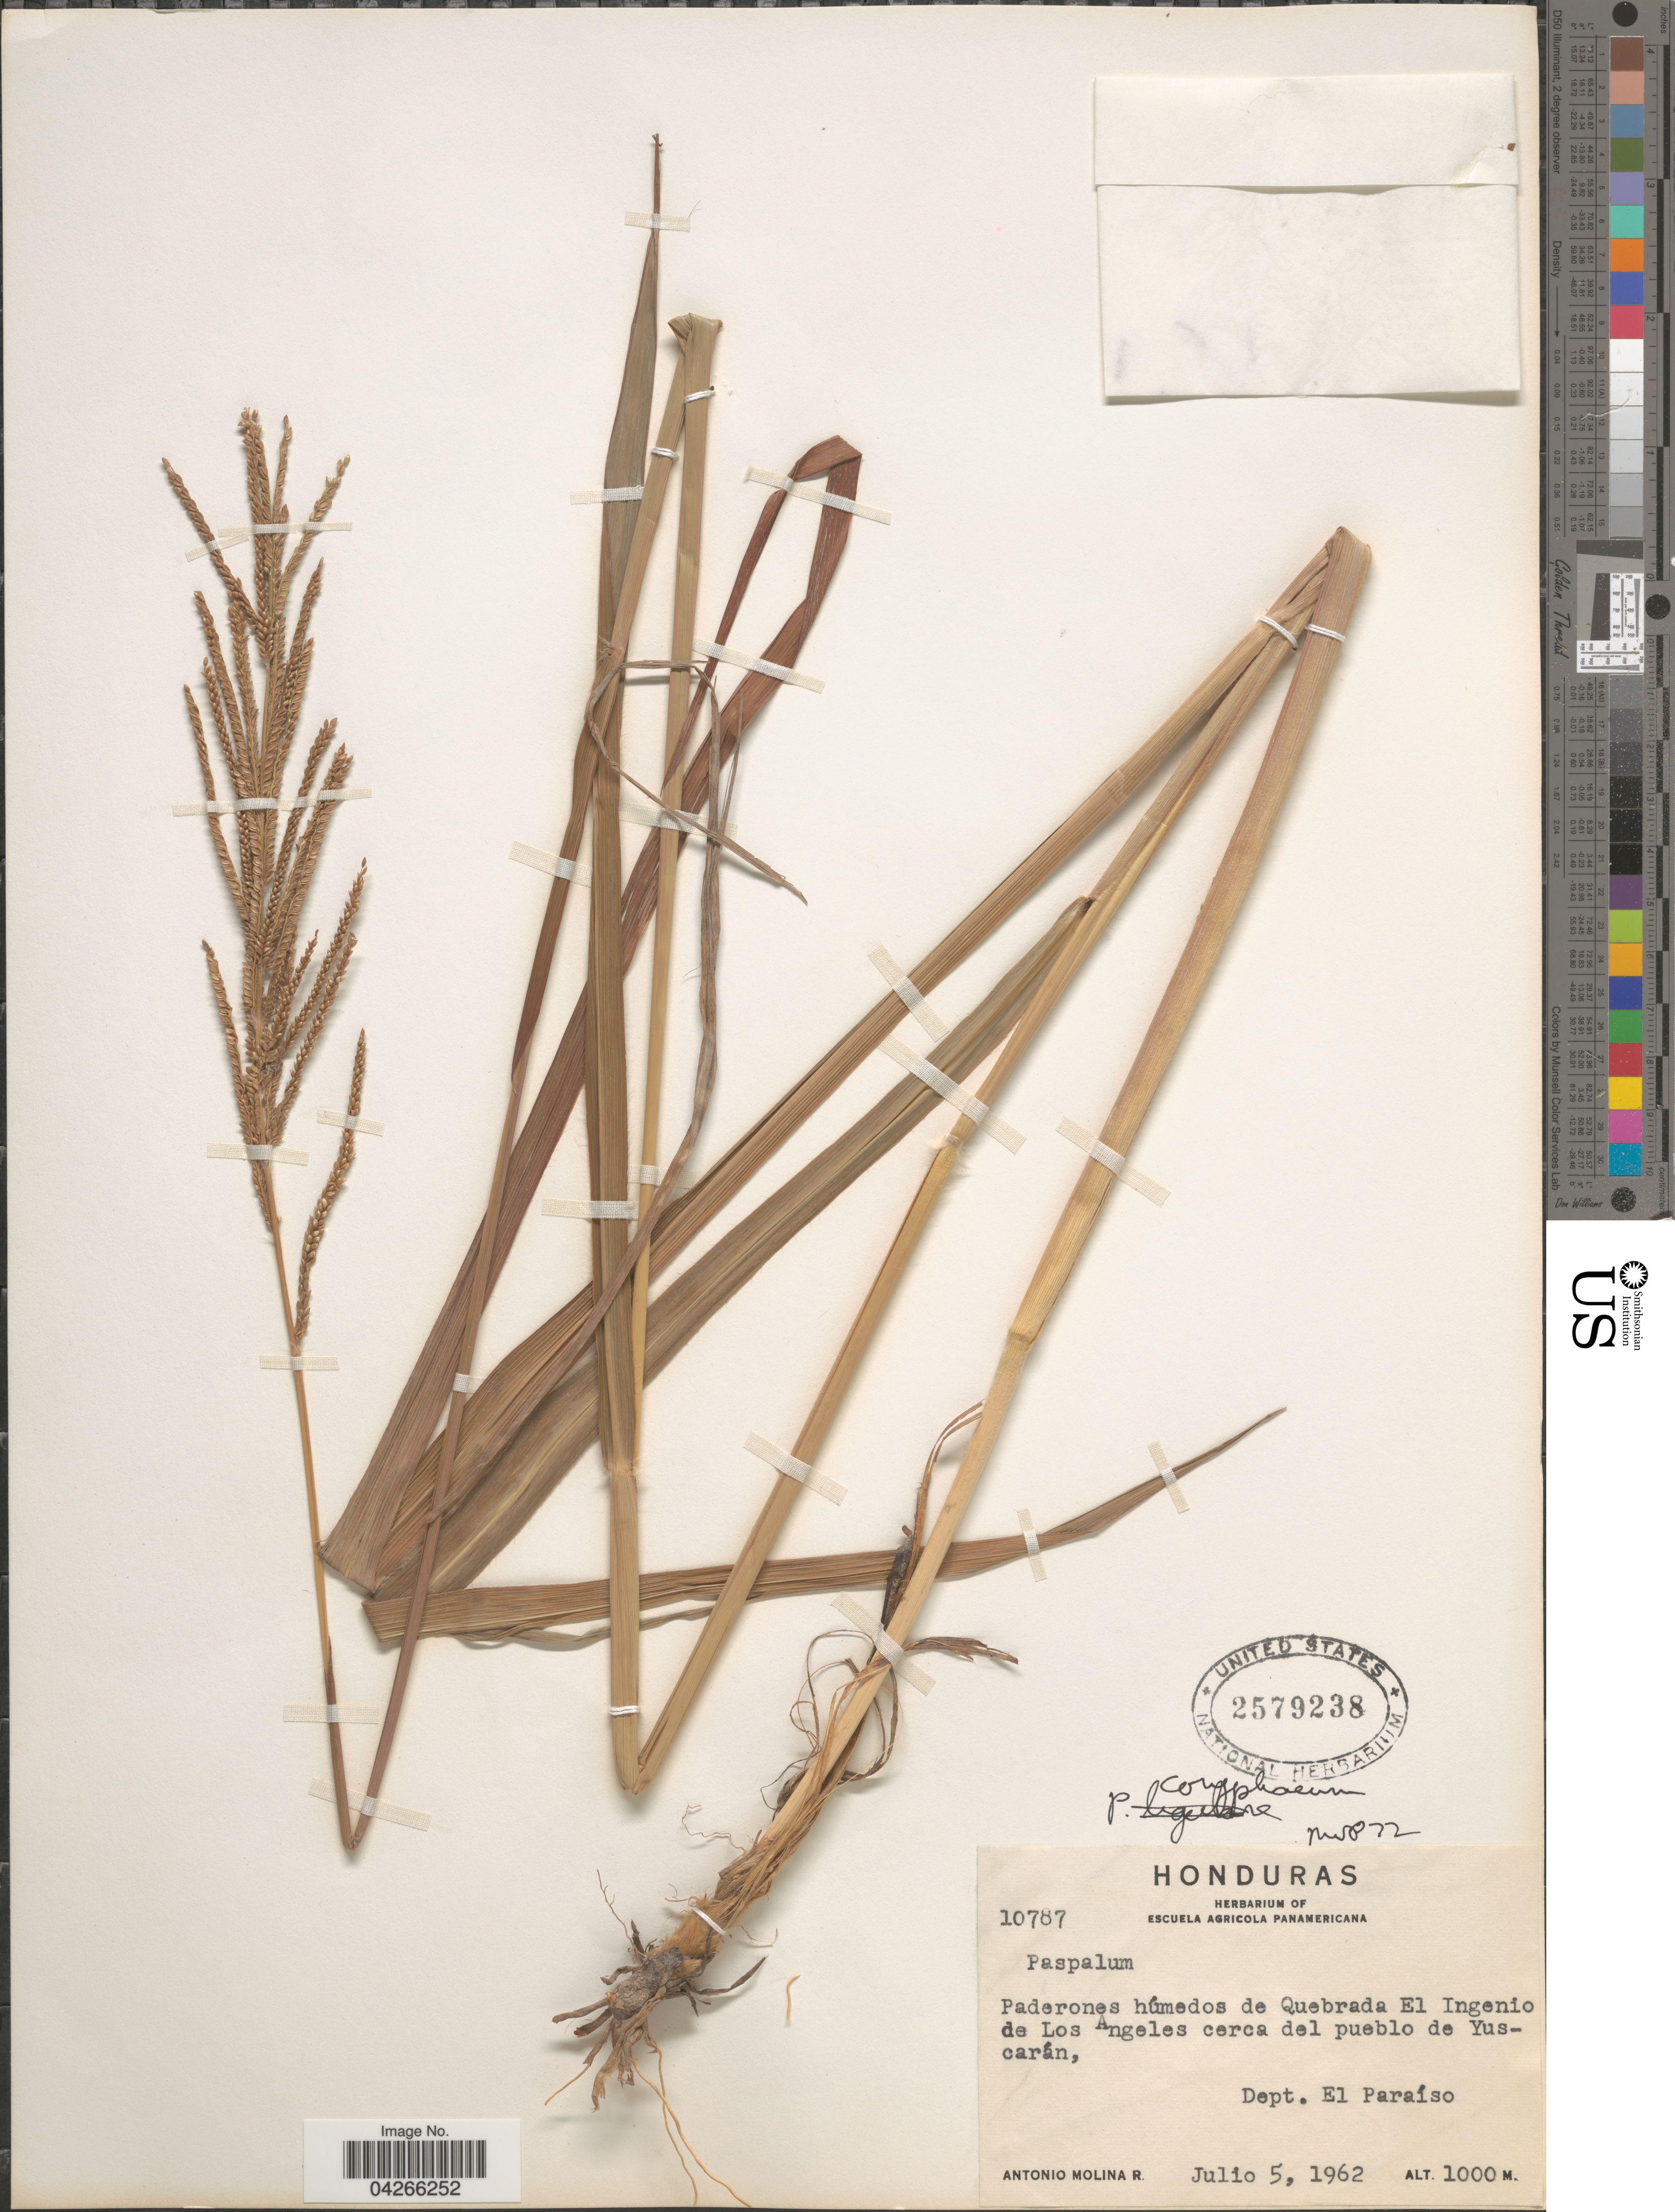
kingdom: Plantae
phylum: Tracheophyta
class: Liliopsida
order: Poales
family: Poaceae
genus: Paspalum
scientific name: Paspalum coryphaeum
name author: Trin.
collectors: A. Molina R.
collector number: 10787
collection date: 1962-07-05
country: Honduras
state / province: El Paraiso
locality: Paderones húmedos de Quebrada El Ingenio de Los Angeles cerca del pueblo de Yuscarán, Dept. El Paraíso.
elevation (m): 1000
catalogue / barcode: US 2579238